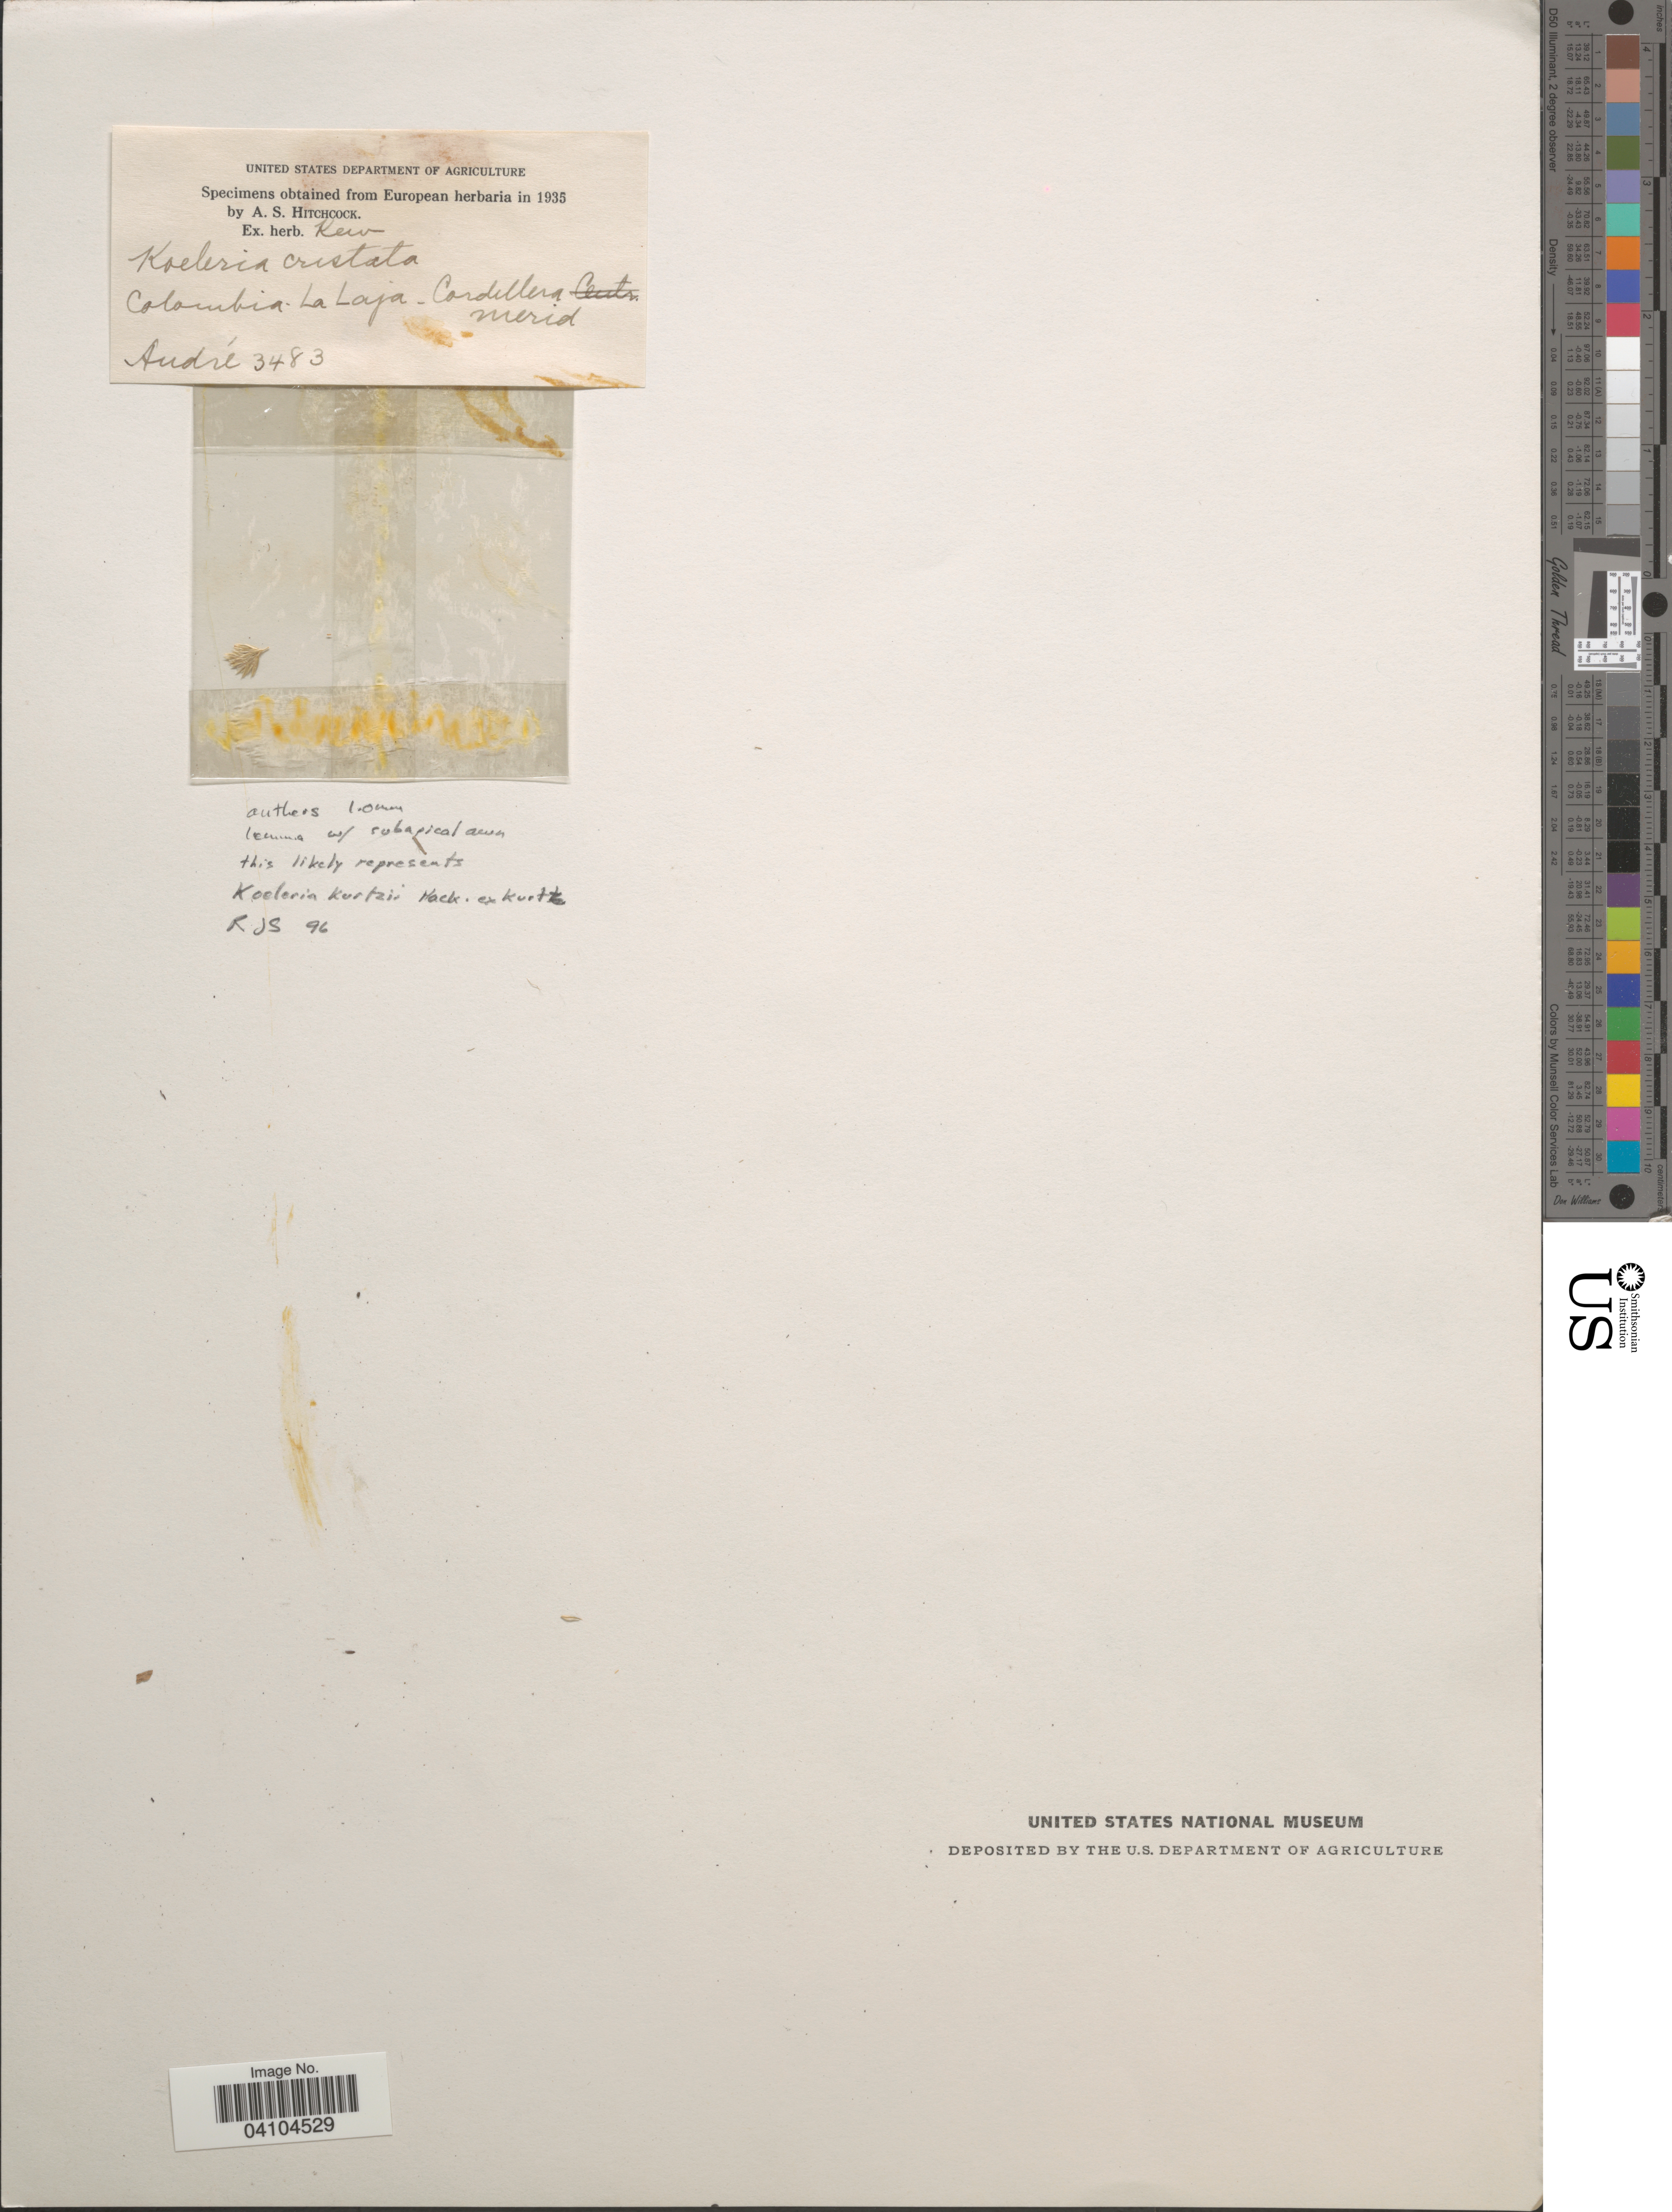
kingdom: Plantae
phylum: Tracheophyta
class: Liliopsida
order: Poales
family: Poaceae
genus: Koeleria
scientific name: Koeleria kurtzii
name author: Hack. ex Kurtz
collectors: André, --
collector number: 3483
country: Colombia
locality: La Laja. Cordillera Merid.